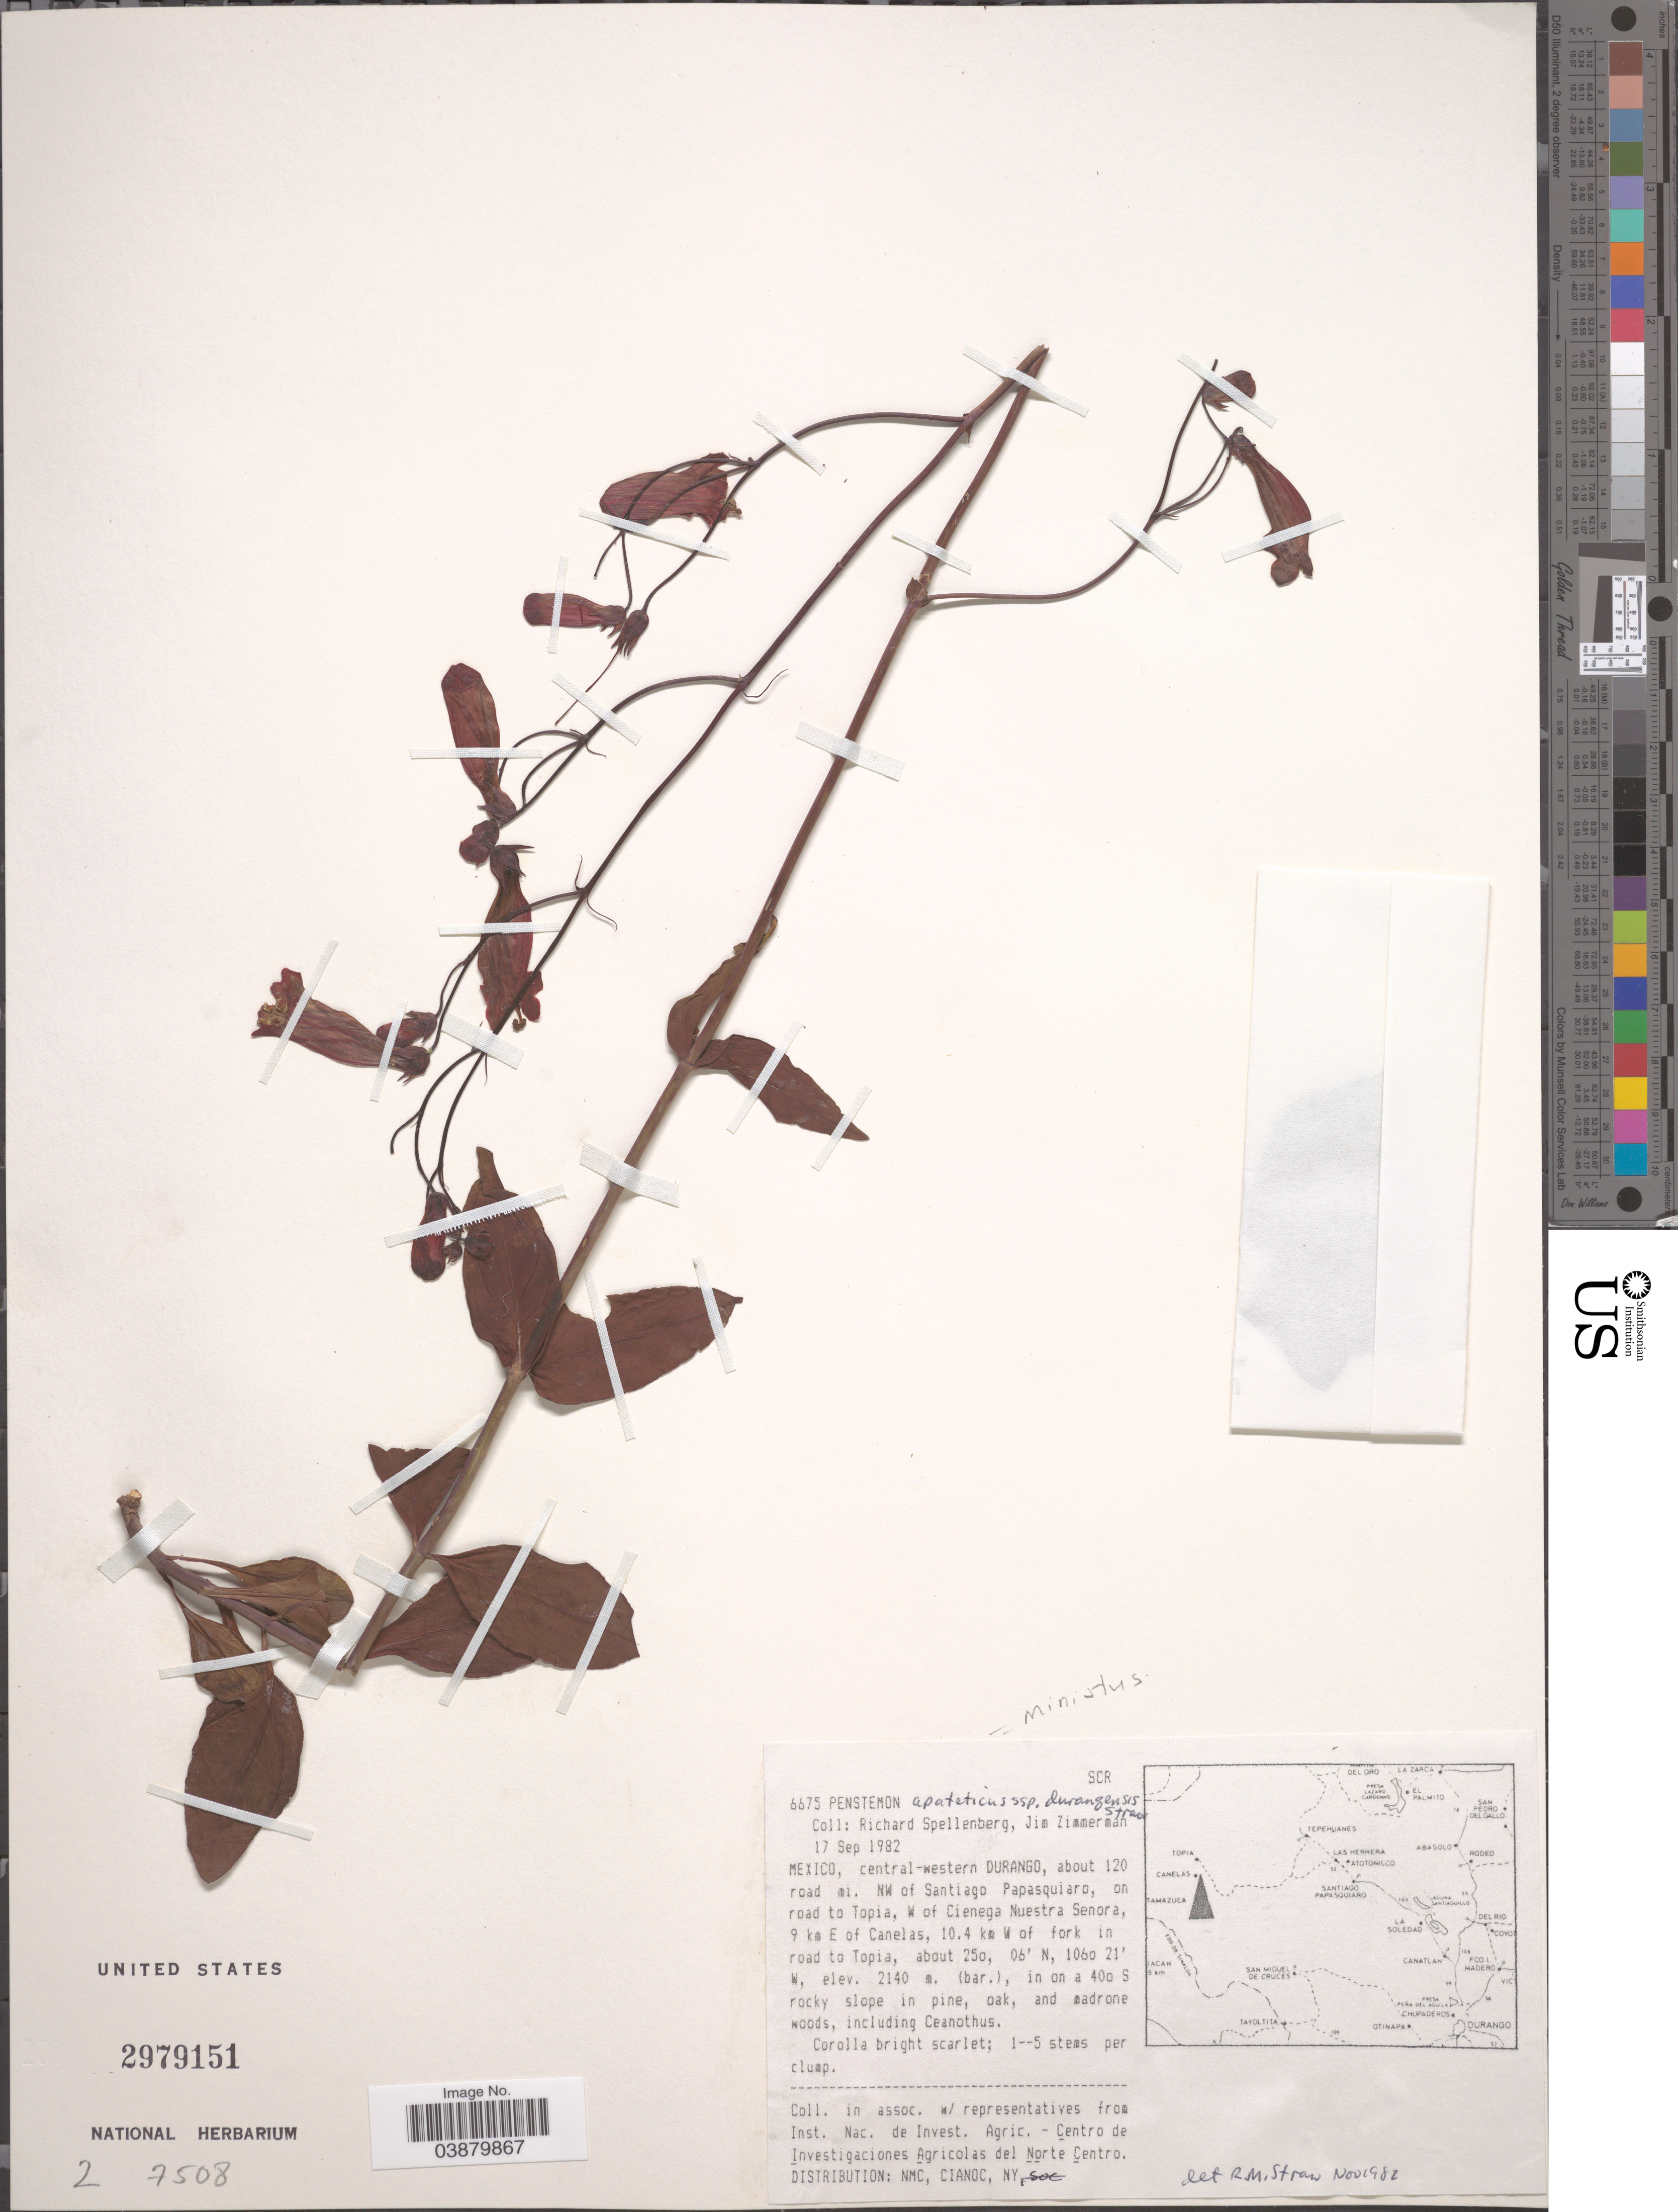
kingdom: Plantae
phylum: Tracheophyta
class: Magnoliopsida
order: Lamiales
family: Plantaginaceae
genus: Penstemon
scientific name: Penstemon miniatus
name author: Lindl.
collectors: R. Spellenberg & J. Zimmerman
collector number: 6675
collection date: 1982-09-17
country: Mexico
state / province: Durango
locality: Central-western Durango, about 120 road mi. NW of Santiago Papasquiaro, on road to Topia, W of Cienega Nuestra Senora, 9 km E of Canelas, 10.4 km W of fork in road to Topia.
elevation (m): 2140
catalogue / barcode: US 2979151